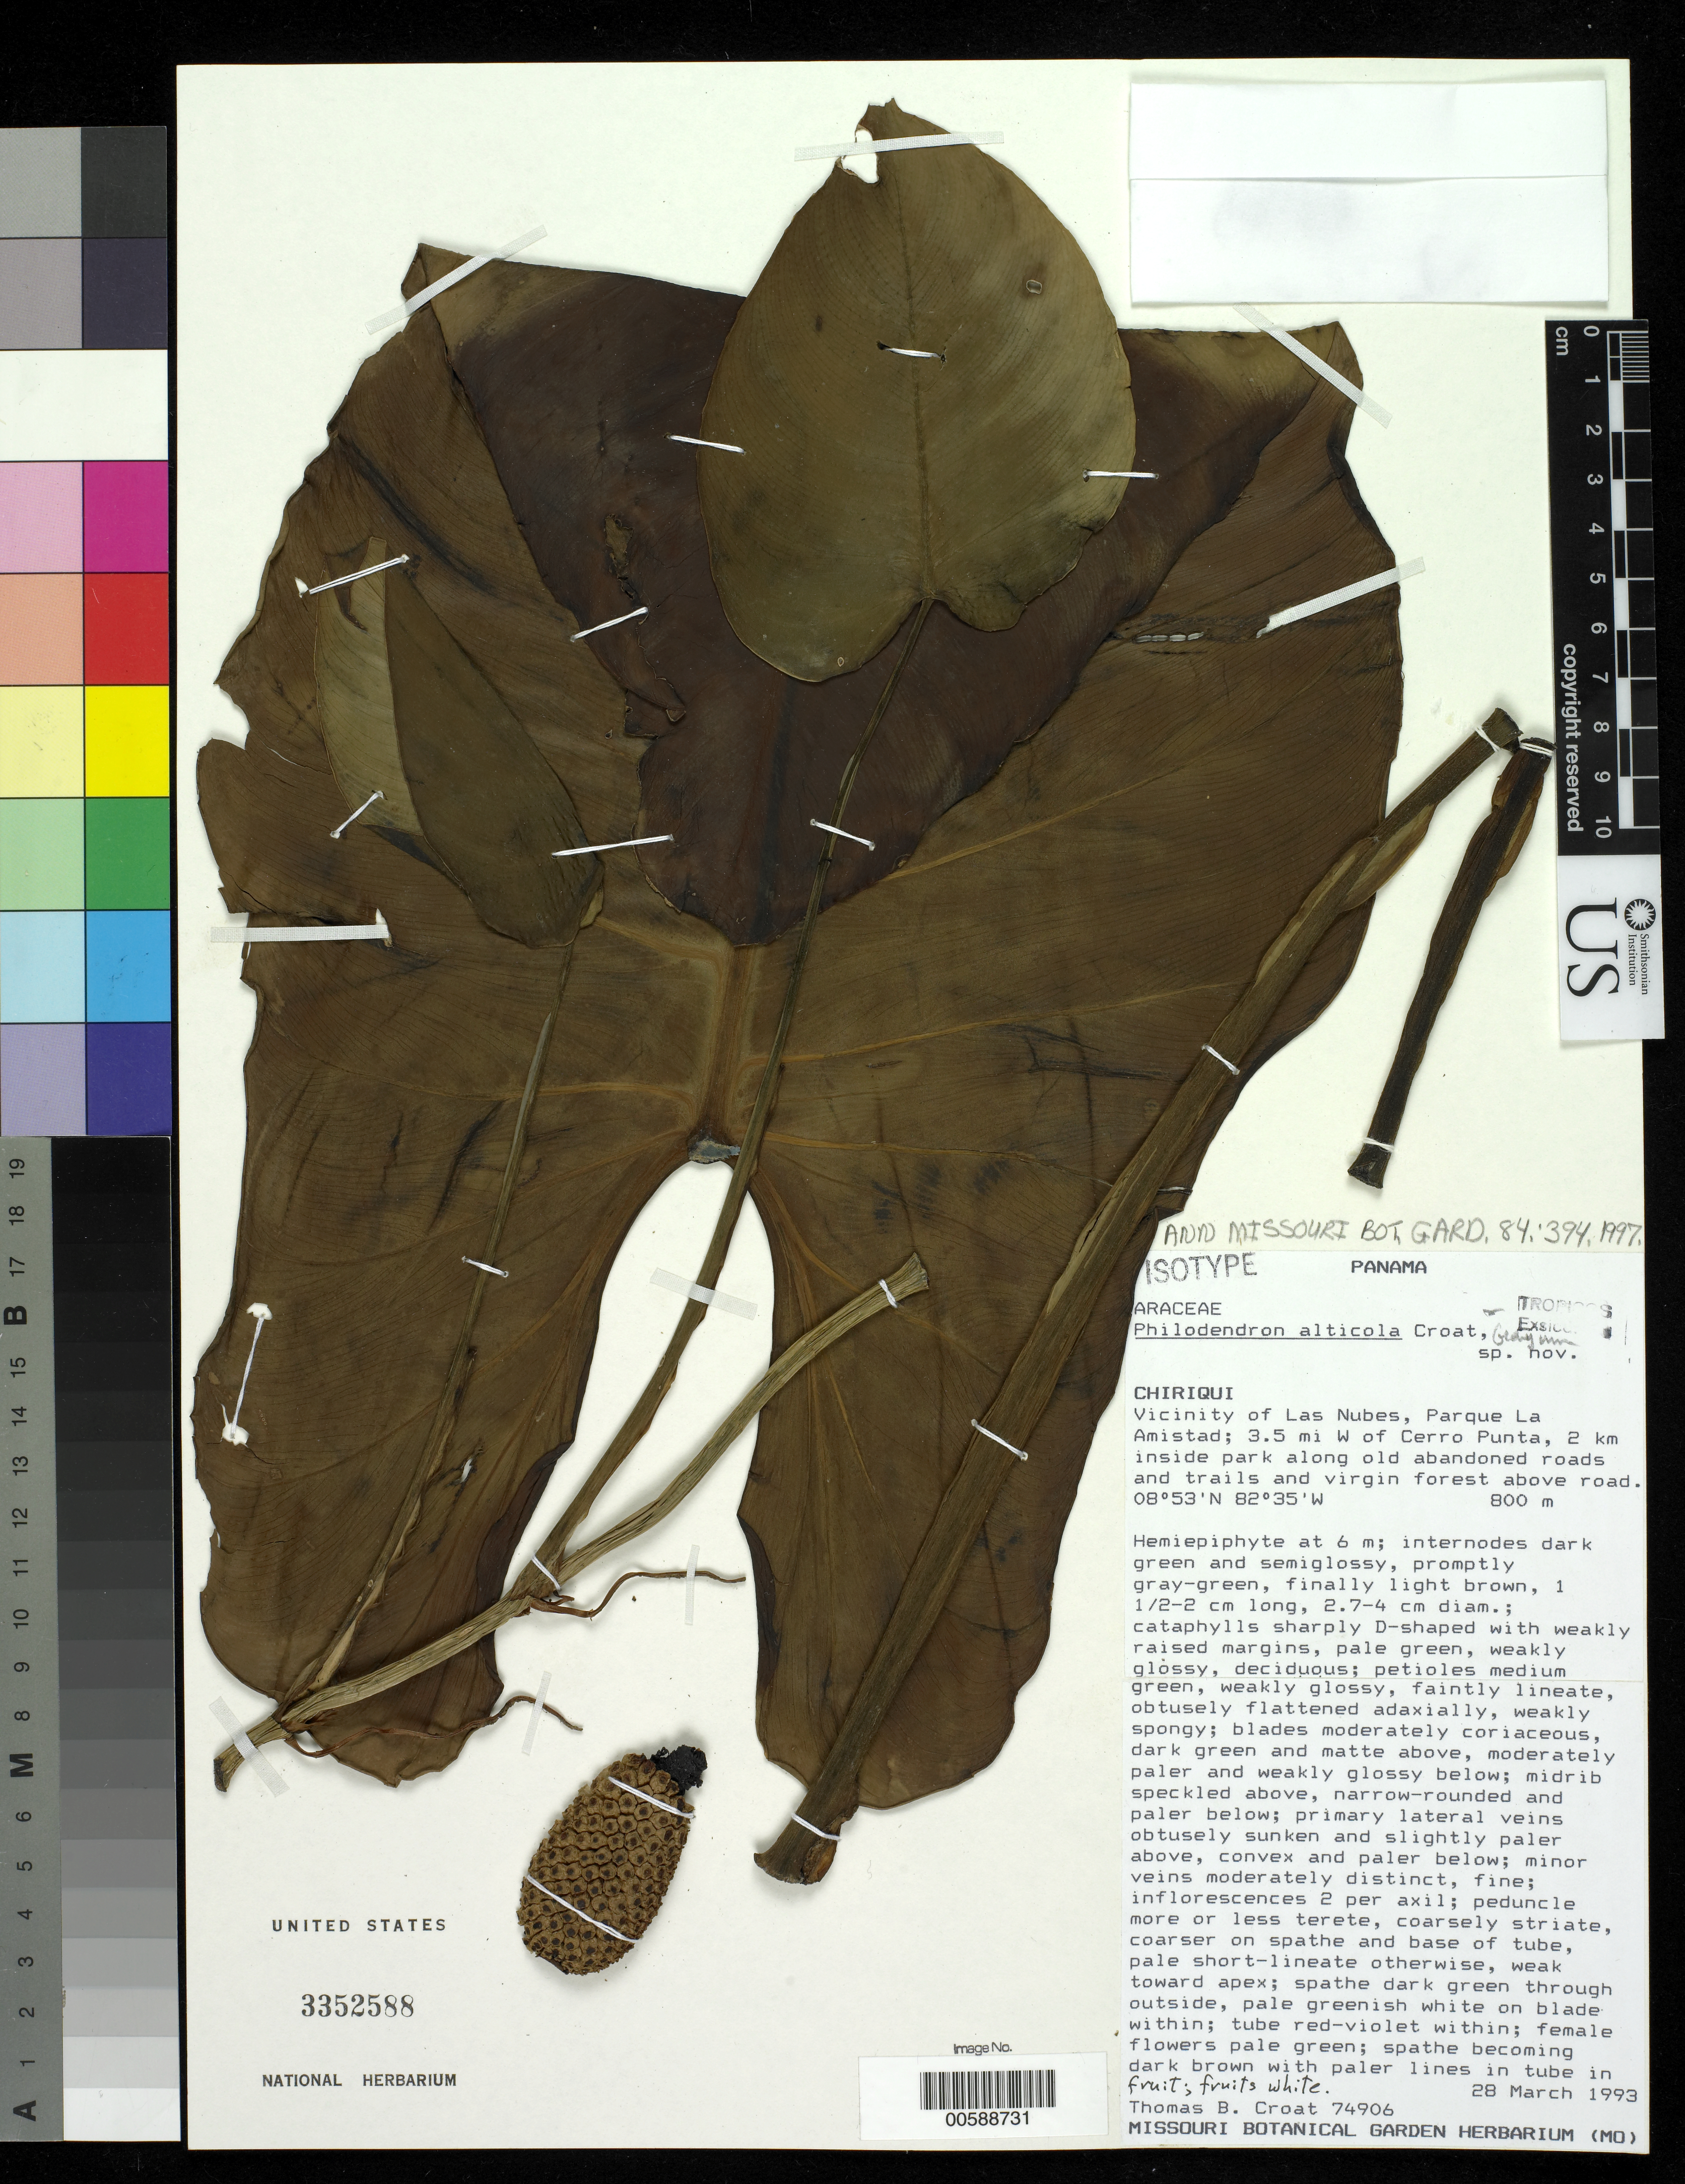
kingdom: Plantae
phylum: Tracheophyta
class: Liliopsida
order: Alismatales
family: Araceae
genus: Philodendron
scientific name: Philodendron alticola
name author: Croat & Grayum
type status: Isotype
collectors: T. B. Croat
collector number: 74906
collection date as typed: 28 Mar 1993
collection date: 1993-03-28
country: Panama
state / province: Chiriquí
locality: Vicinity of Las Nubes, Parque La Amistad, 3.5. mi W ofCerro Punta, 2 km inside park along old abandoned roads & Trails.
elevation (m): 800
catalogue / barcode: US 3352588